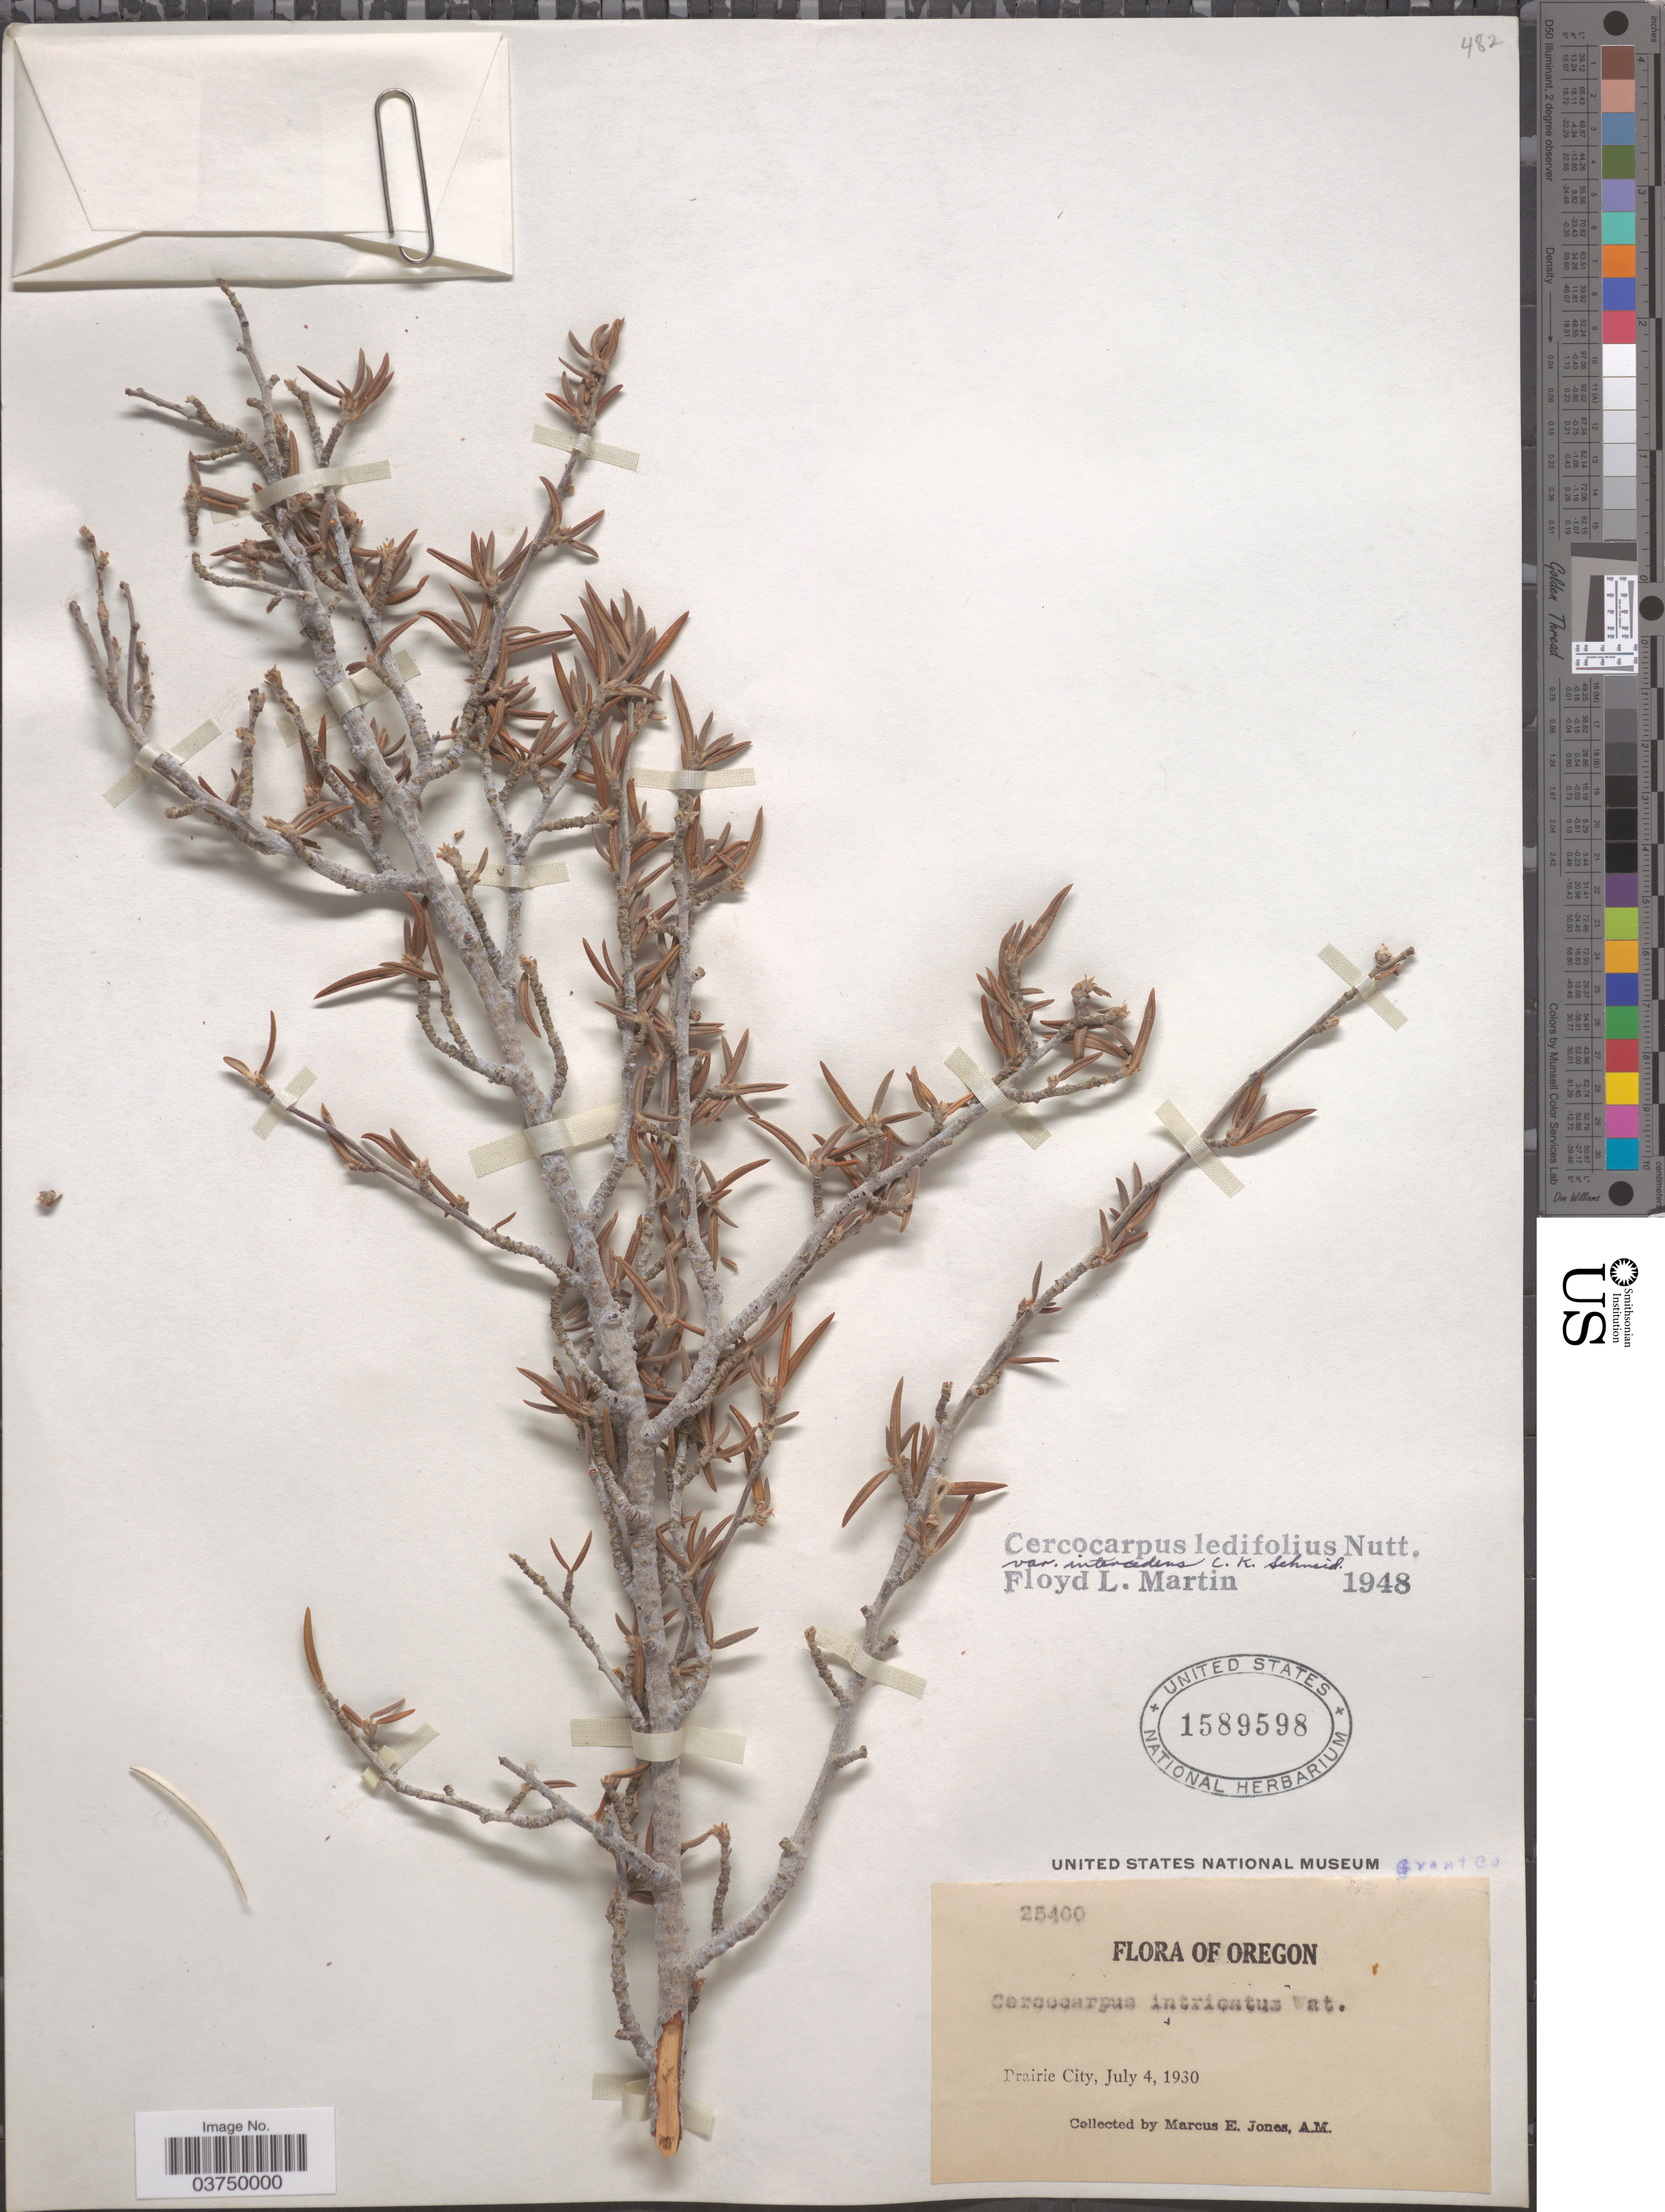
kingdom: Plantae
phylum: Tracheophyta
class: Magnoliopsida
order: Rosales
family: Rosaceae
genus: Cercocarpus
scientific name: Cercocarpus ledifolius var. intercedens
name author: C.K. Schneid.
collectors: M. E. Jones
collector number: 25400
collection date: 1930-07-04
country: United States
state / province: Oregon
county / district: Grant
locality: Prairie City. Grant Co.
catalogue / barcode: US 1589598